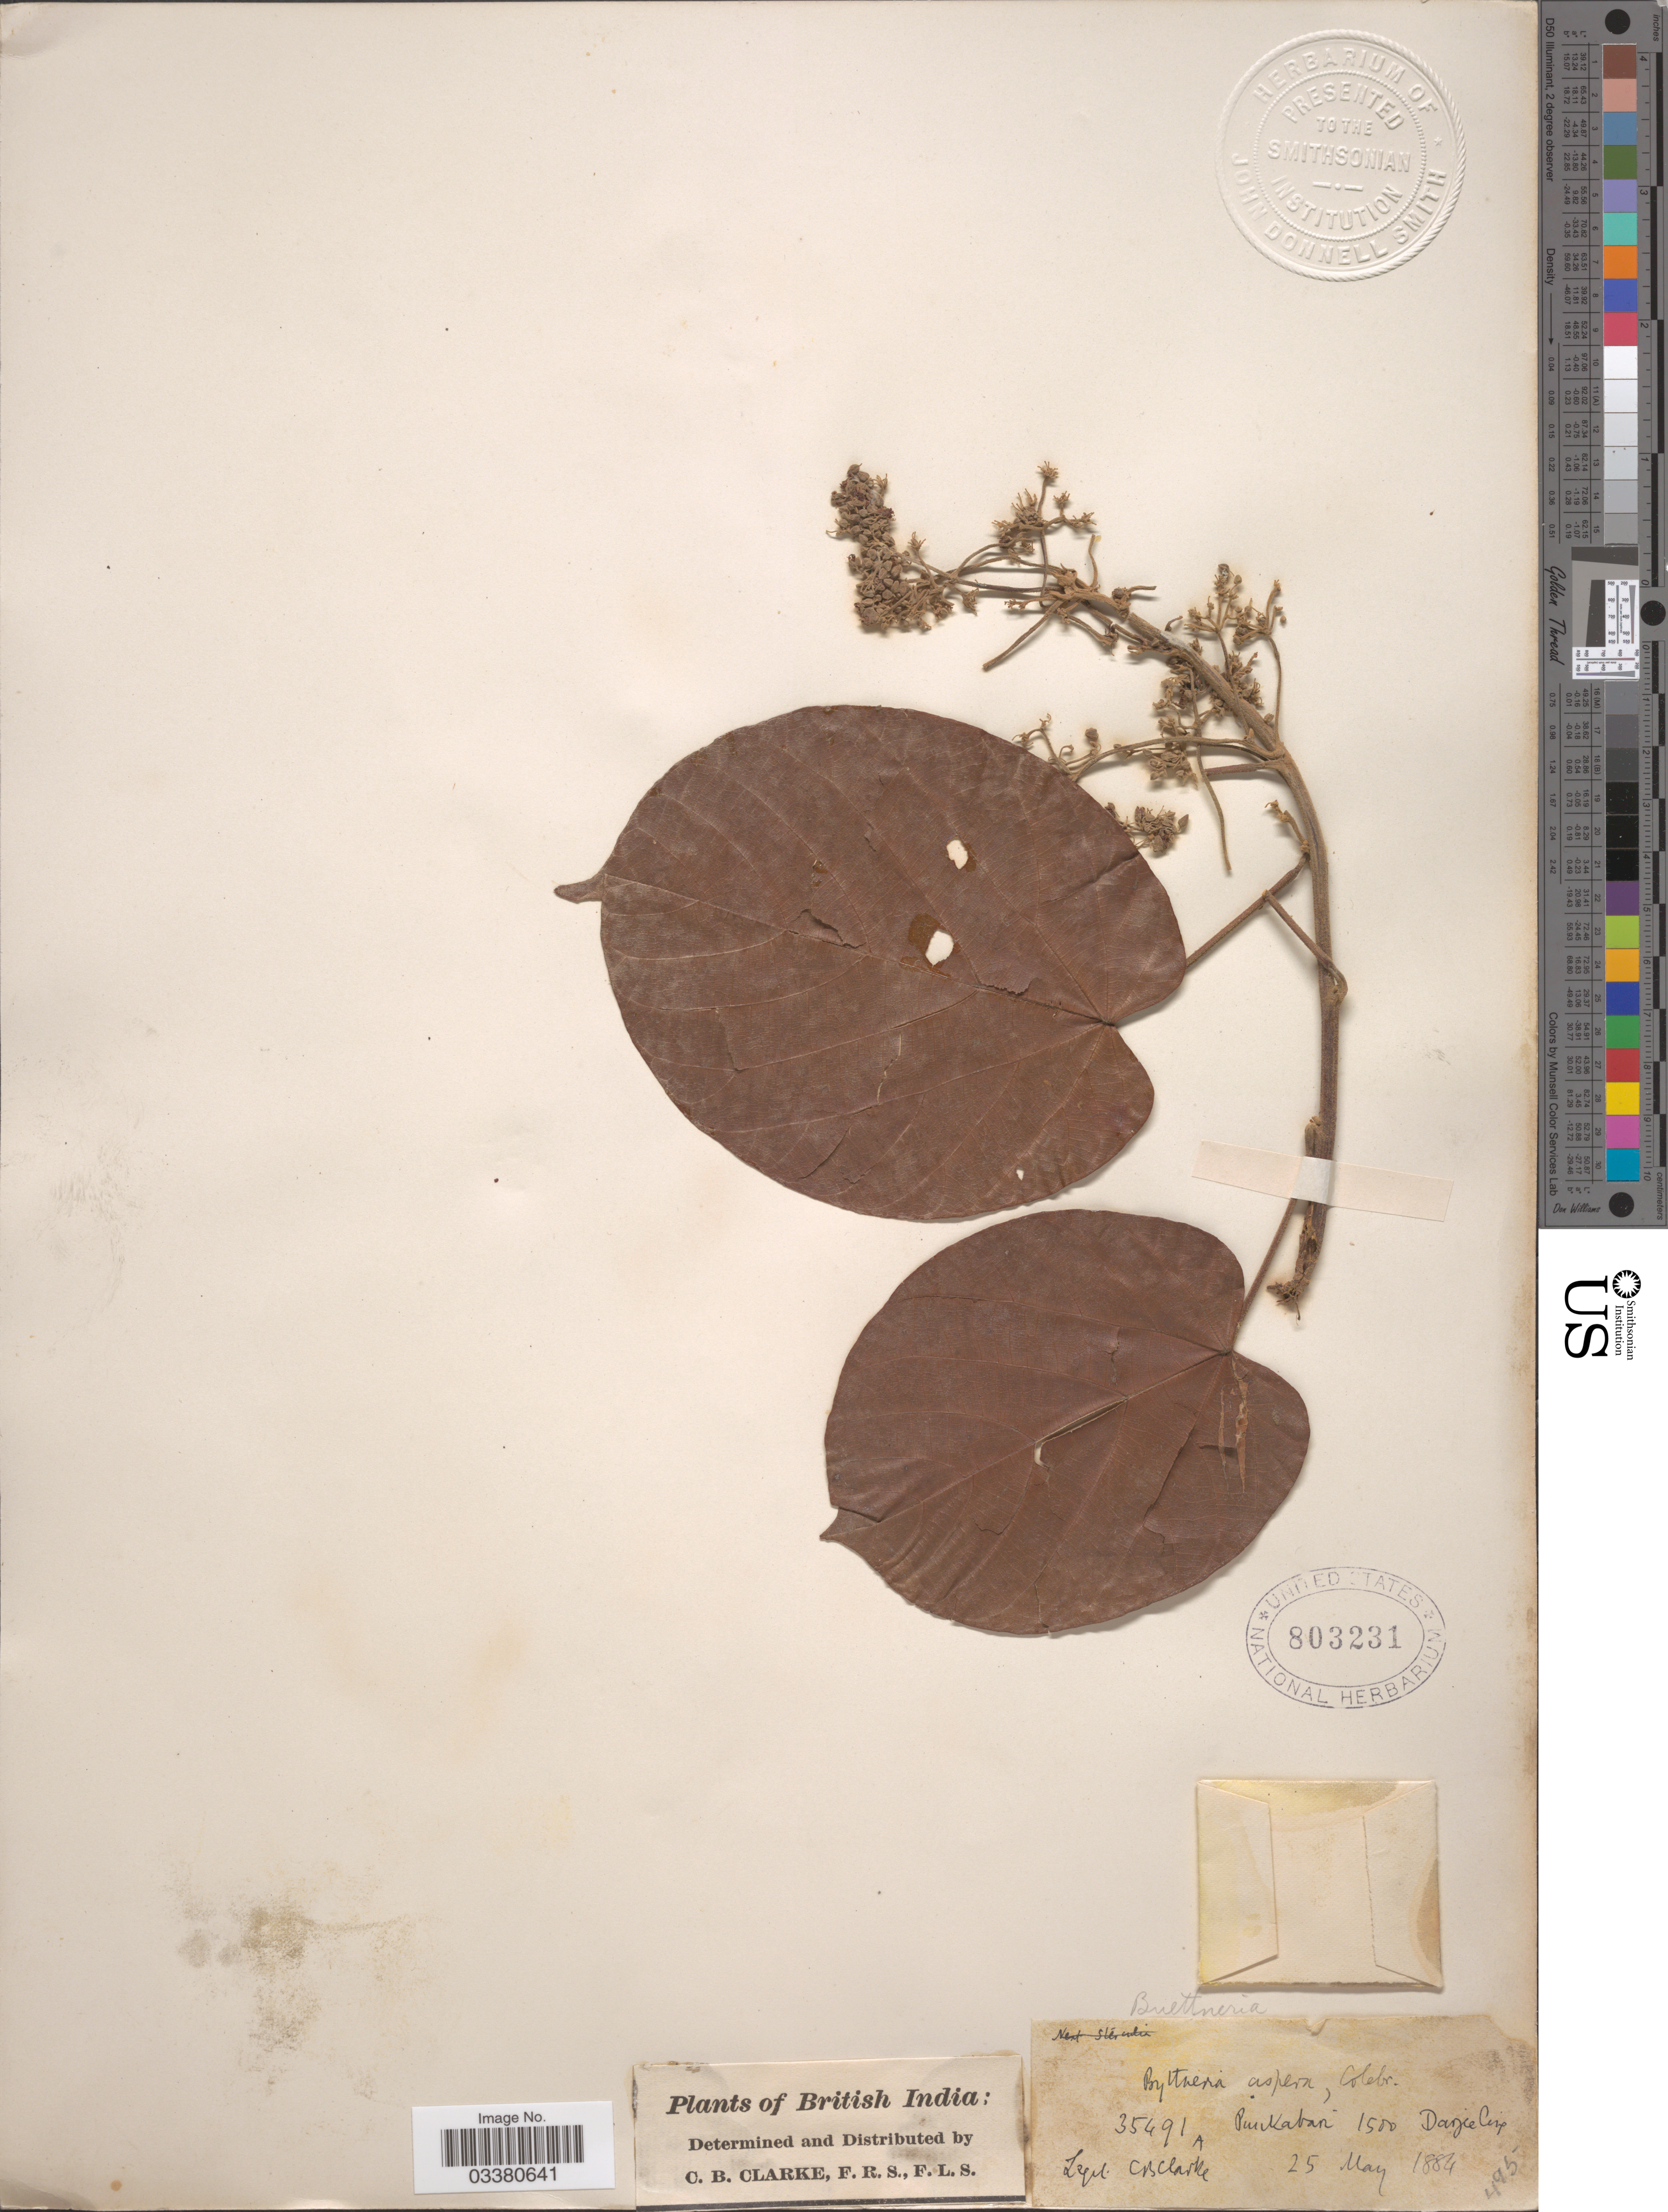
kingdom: Plantae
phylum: Tracheophyta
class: Magnoliopsida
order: Malvales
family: Malvaceae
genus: Byttneria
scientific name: Byttneria grandifolia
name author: DC.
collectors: C. B. Clarke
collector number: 35491A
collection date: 1884-05-25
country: India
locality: British India. Punkabari Darjeeling.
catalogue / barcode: US 803231